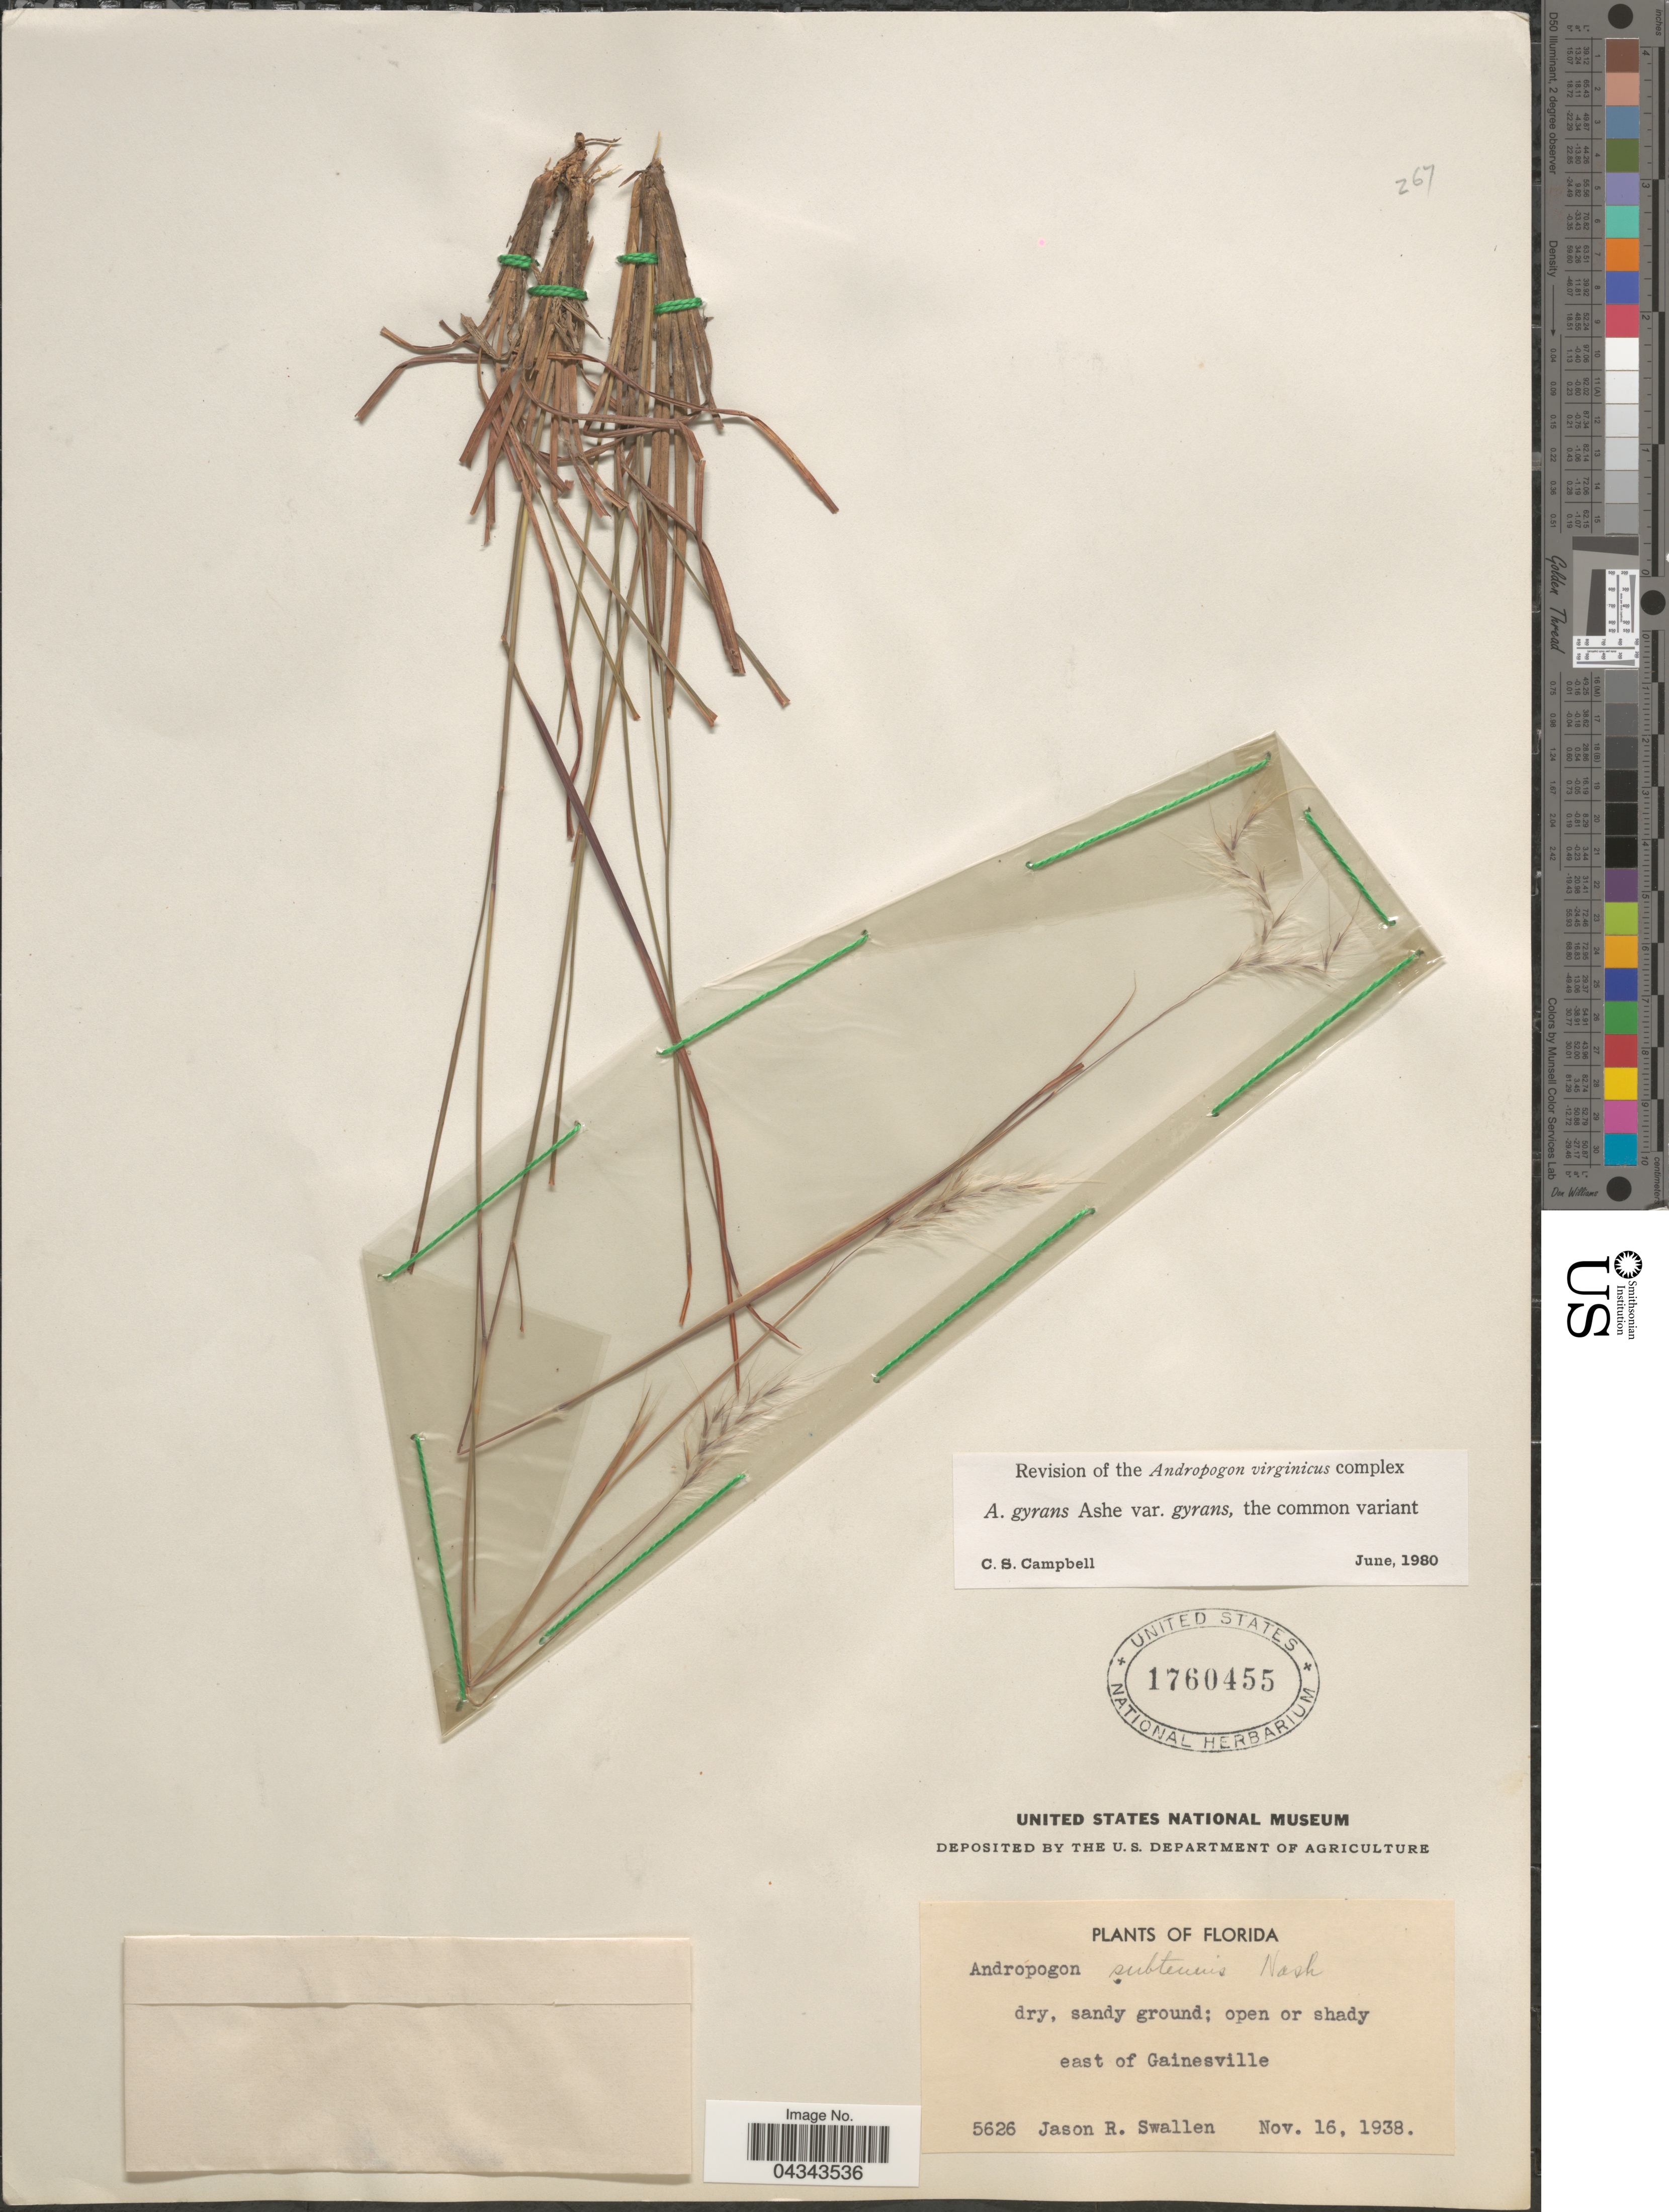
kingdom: Plantae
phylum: Tracheophyta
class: Liliopsida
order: Poales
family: Poaceae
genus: Andropogon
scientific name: Andropogon gyrans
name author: Ashe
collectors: J. R. Swallen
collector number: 5626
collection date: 1938-11-16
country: United States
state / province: Florida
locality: East of Gainesville.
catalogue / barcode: US 1760455